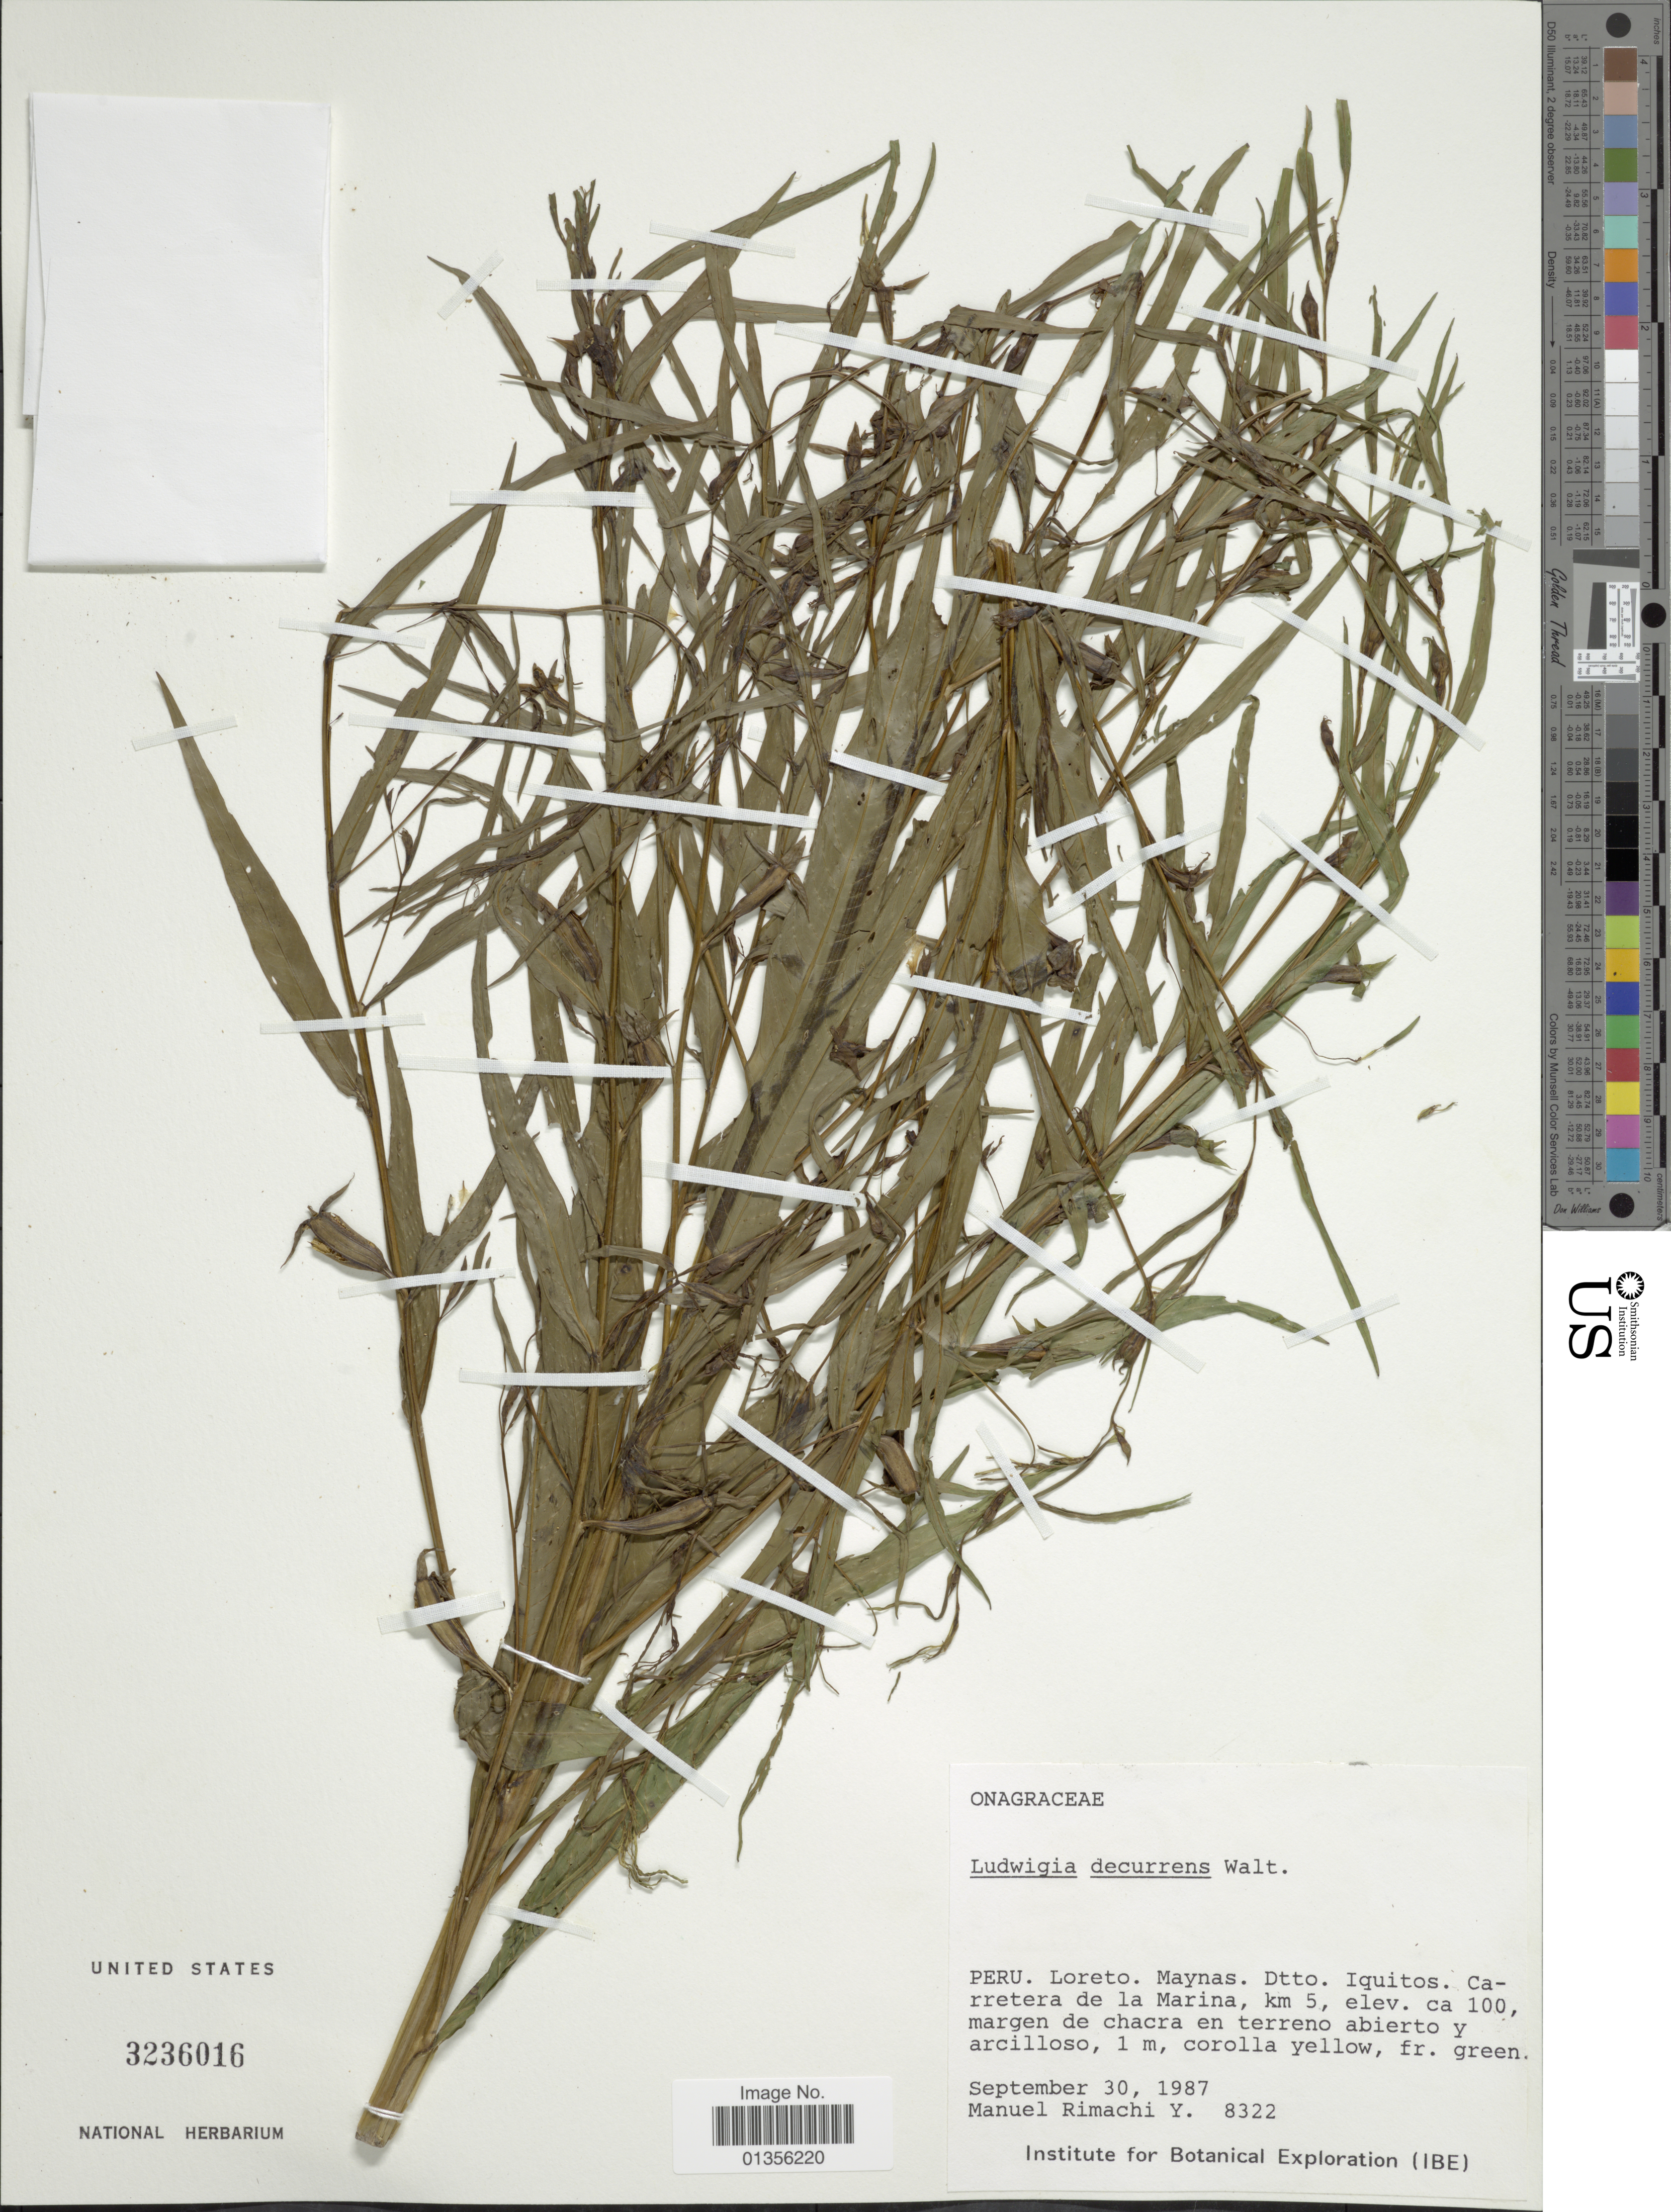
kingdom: Plantae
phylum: Tracheophyta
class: Magnoliopsida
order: Myrtales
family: Onagraceae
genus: Ludwigia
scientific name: Ludwigia decurrens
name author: Walter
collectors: M. Rimachi Y.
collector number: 8322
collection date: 1987-09-30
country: Peru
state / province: Loreto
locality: Maynas. Dtto. Iquitos. Carretera de la Marina, km 5.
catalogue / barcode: US 3236016